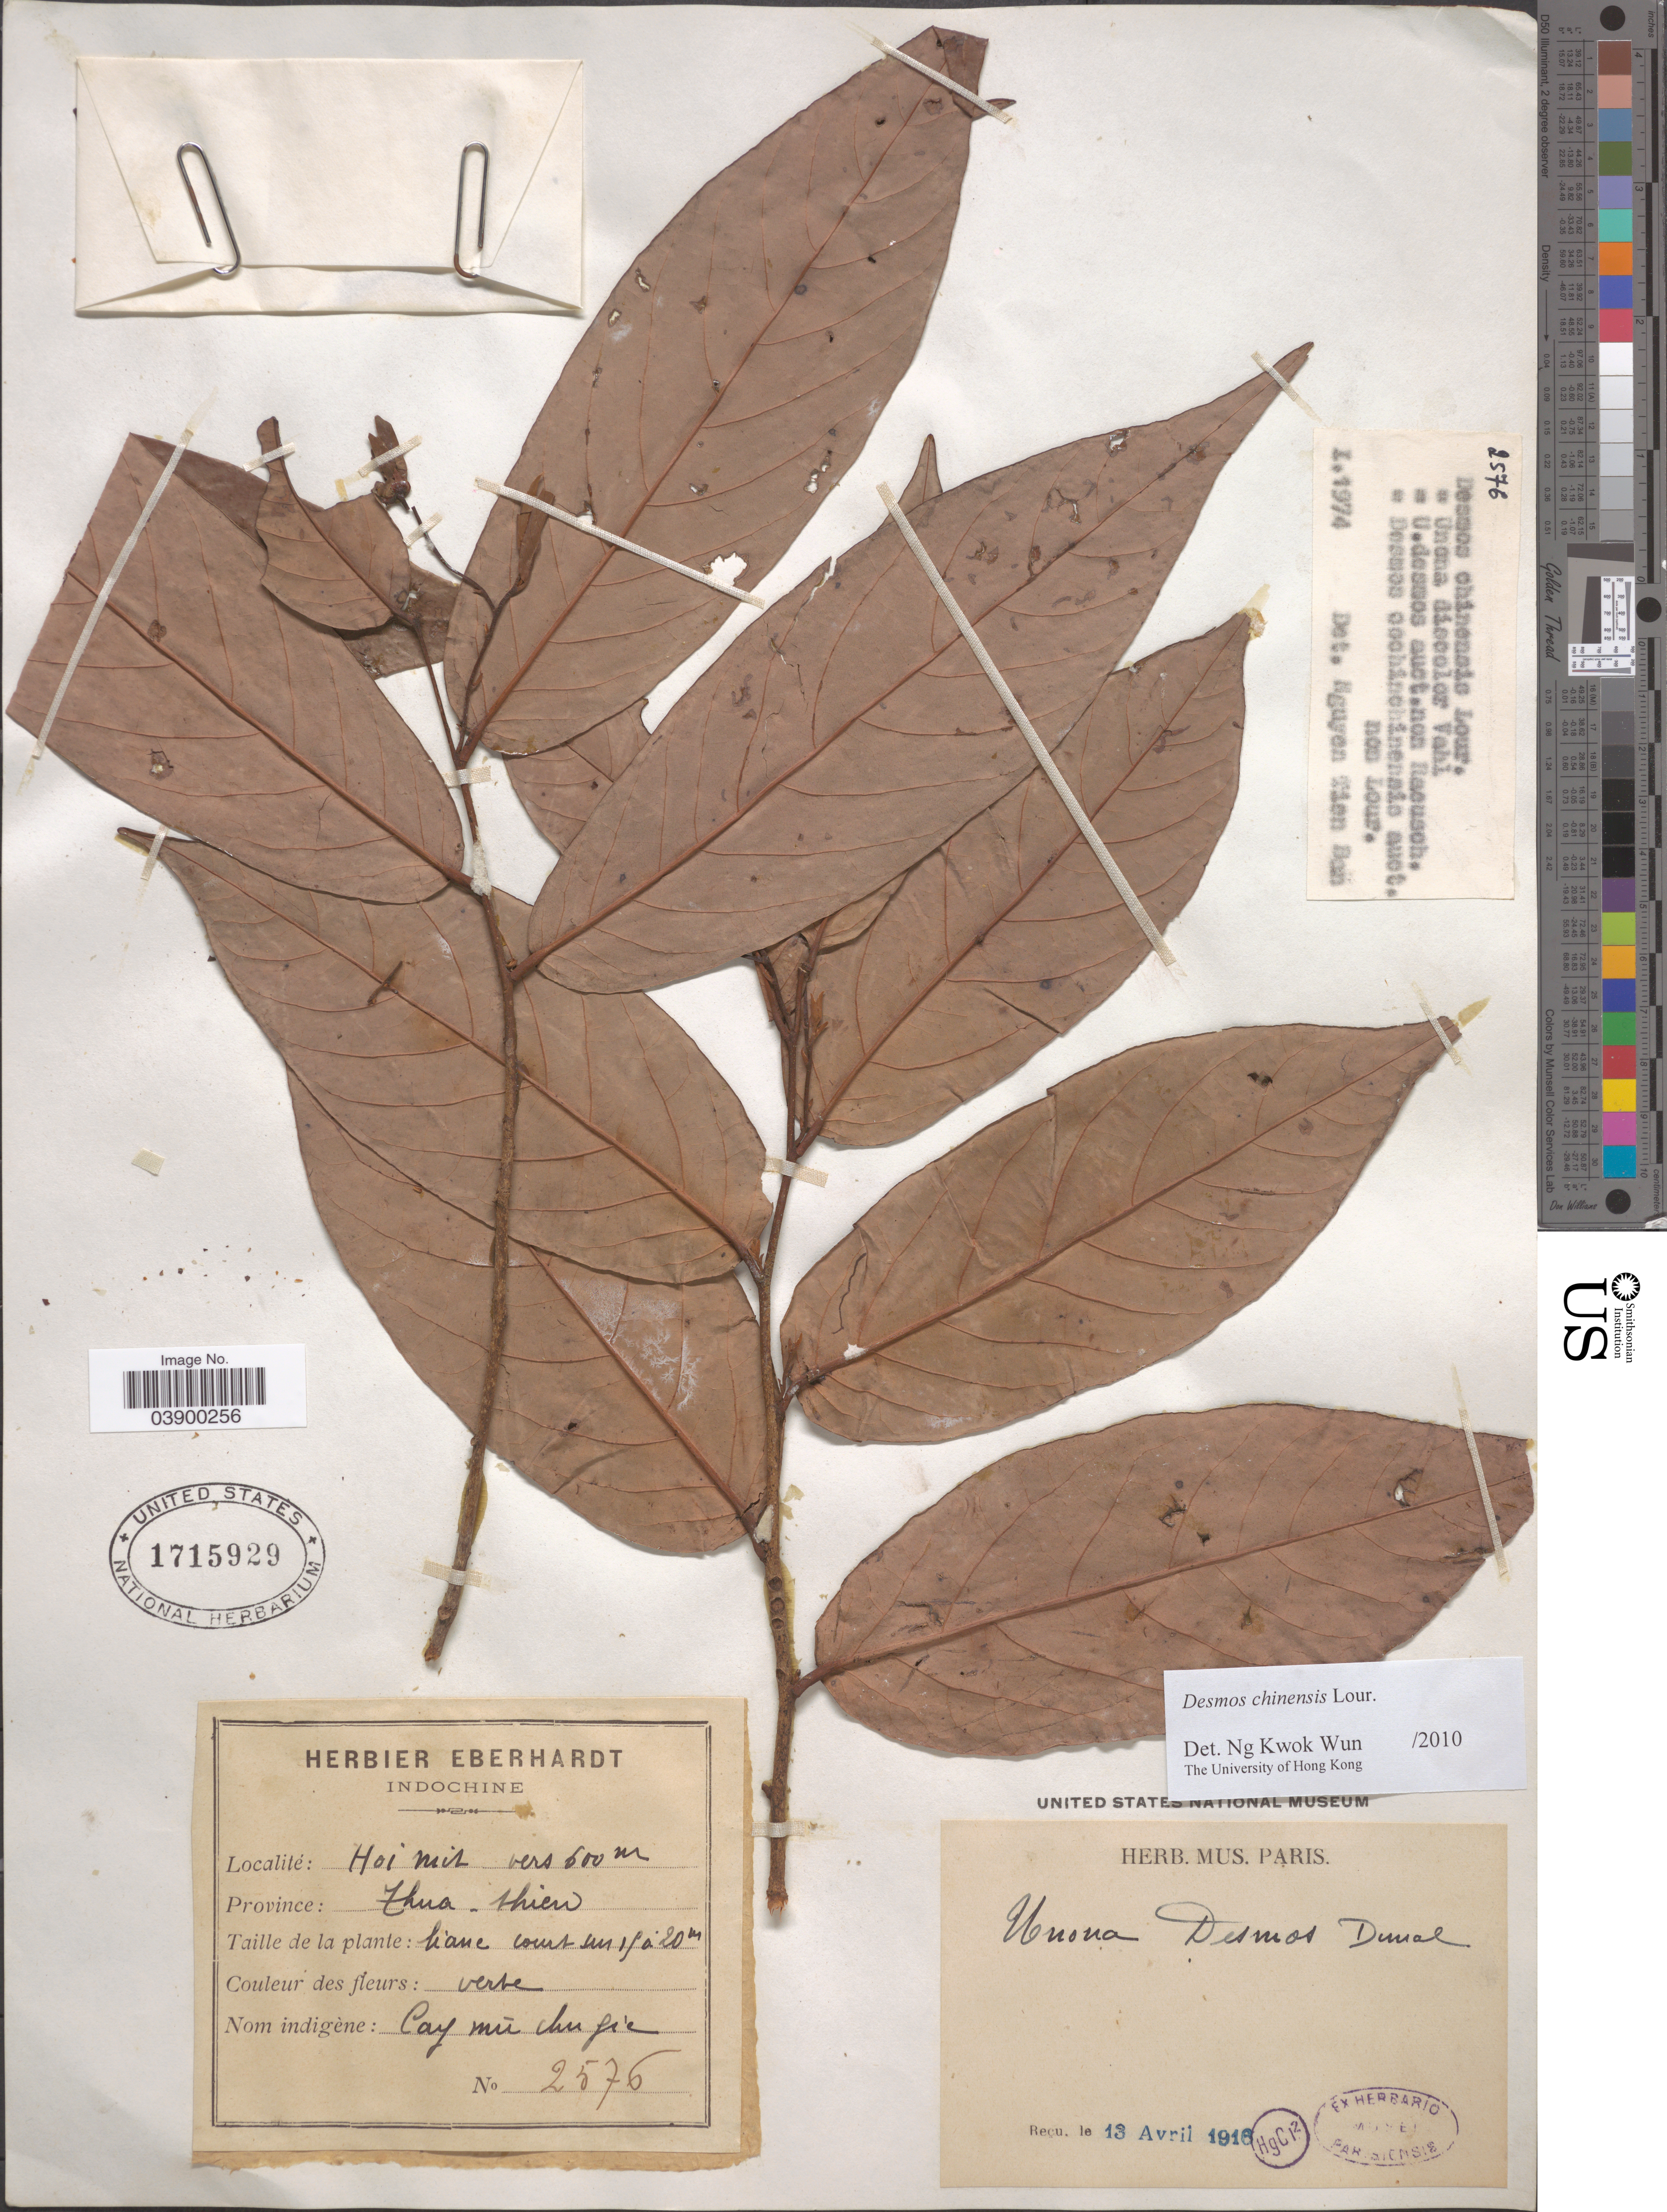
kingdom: Plantae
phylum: Tracheophyta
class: Magnoliopsida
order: Magnoliales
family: Annonaceae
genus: Desmos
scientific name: Desmos chinensis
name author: Lour.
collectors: ex herb. Eberhardt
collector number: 2576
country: Vietnam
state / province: Thua Thien-Hue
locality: Hoi Mit [interpreted]. Province: Thua-thien.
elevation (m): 600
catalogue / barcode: US 1715929